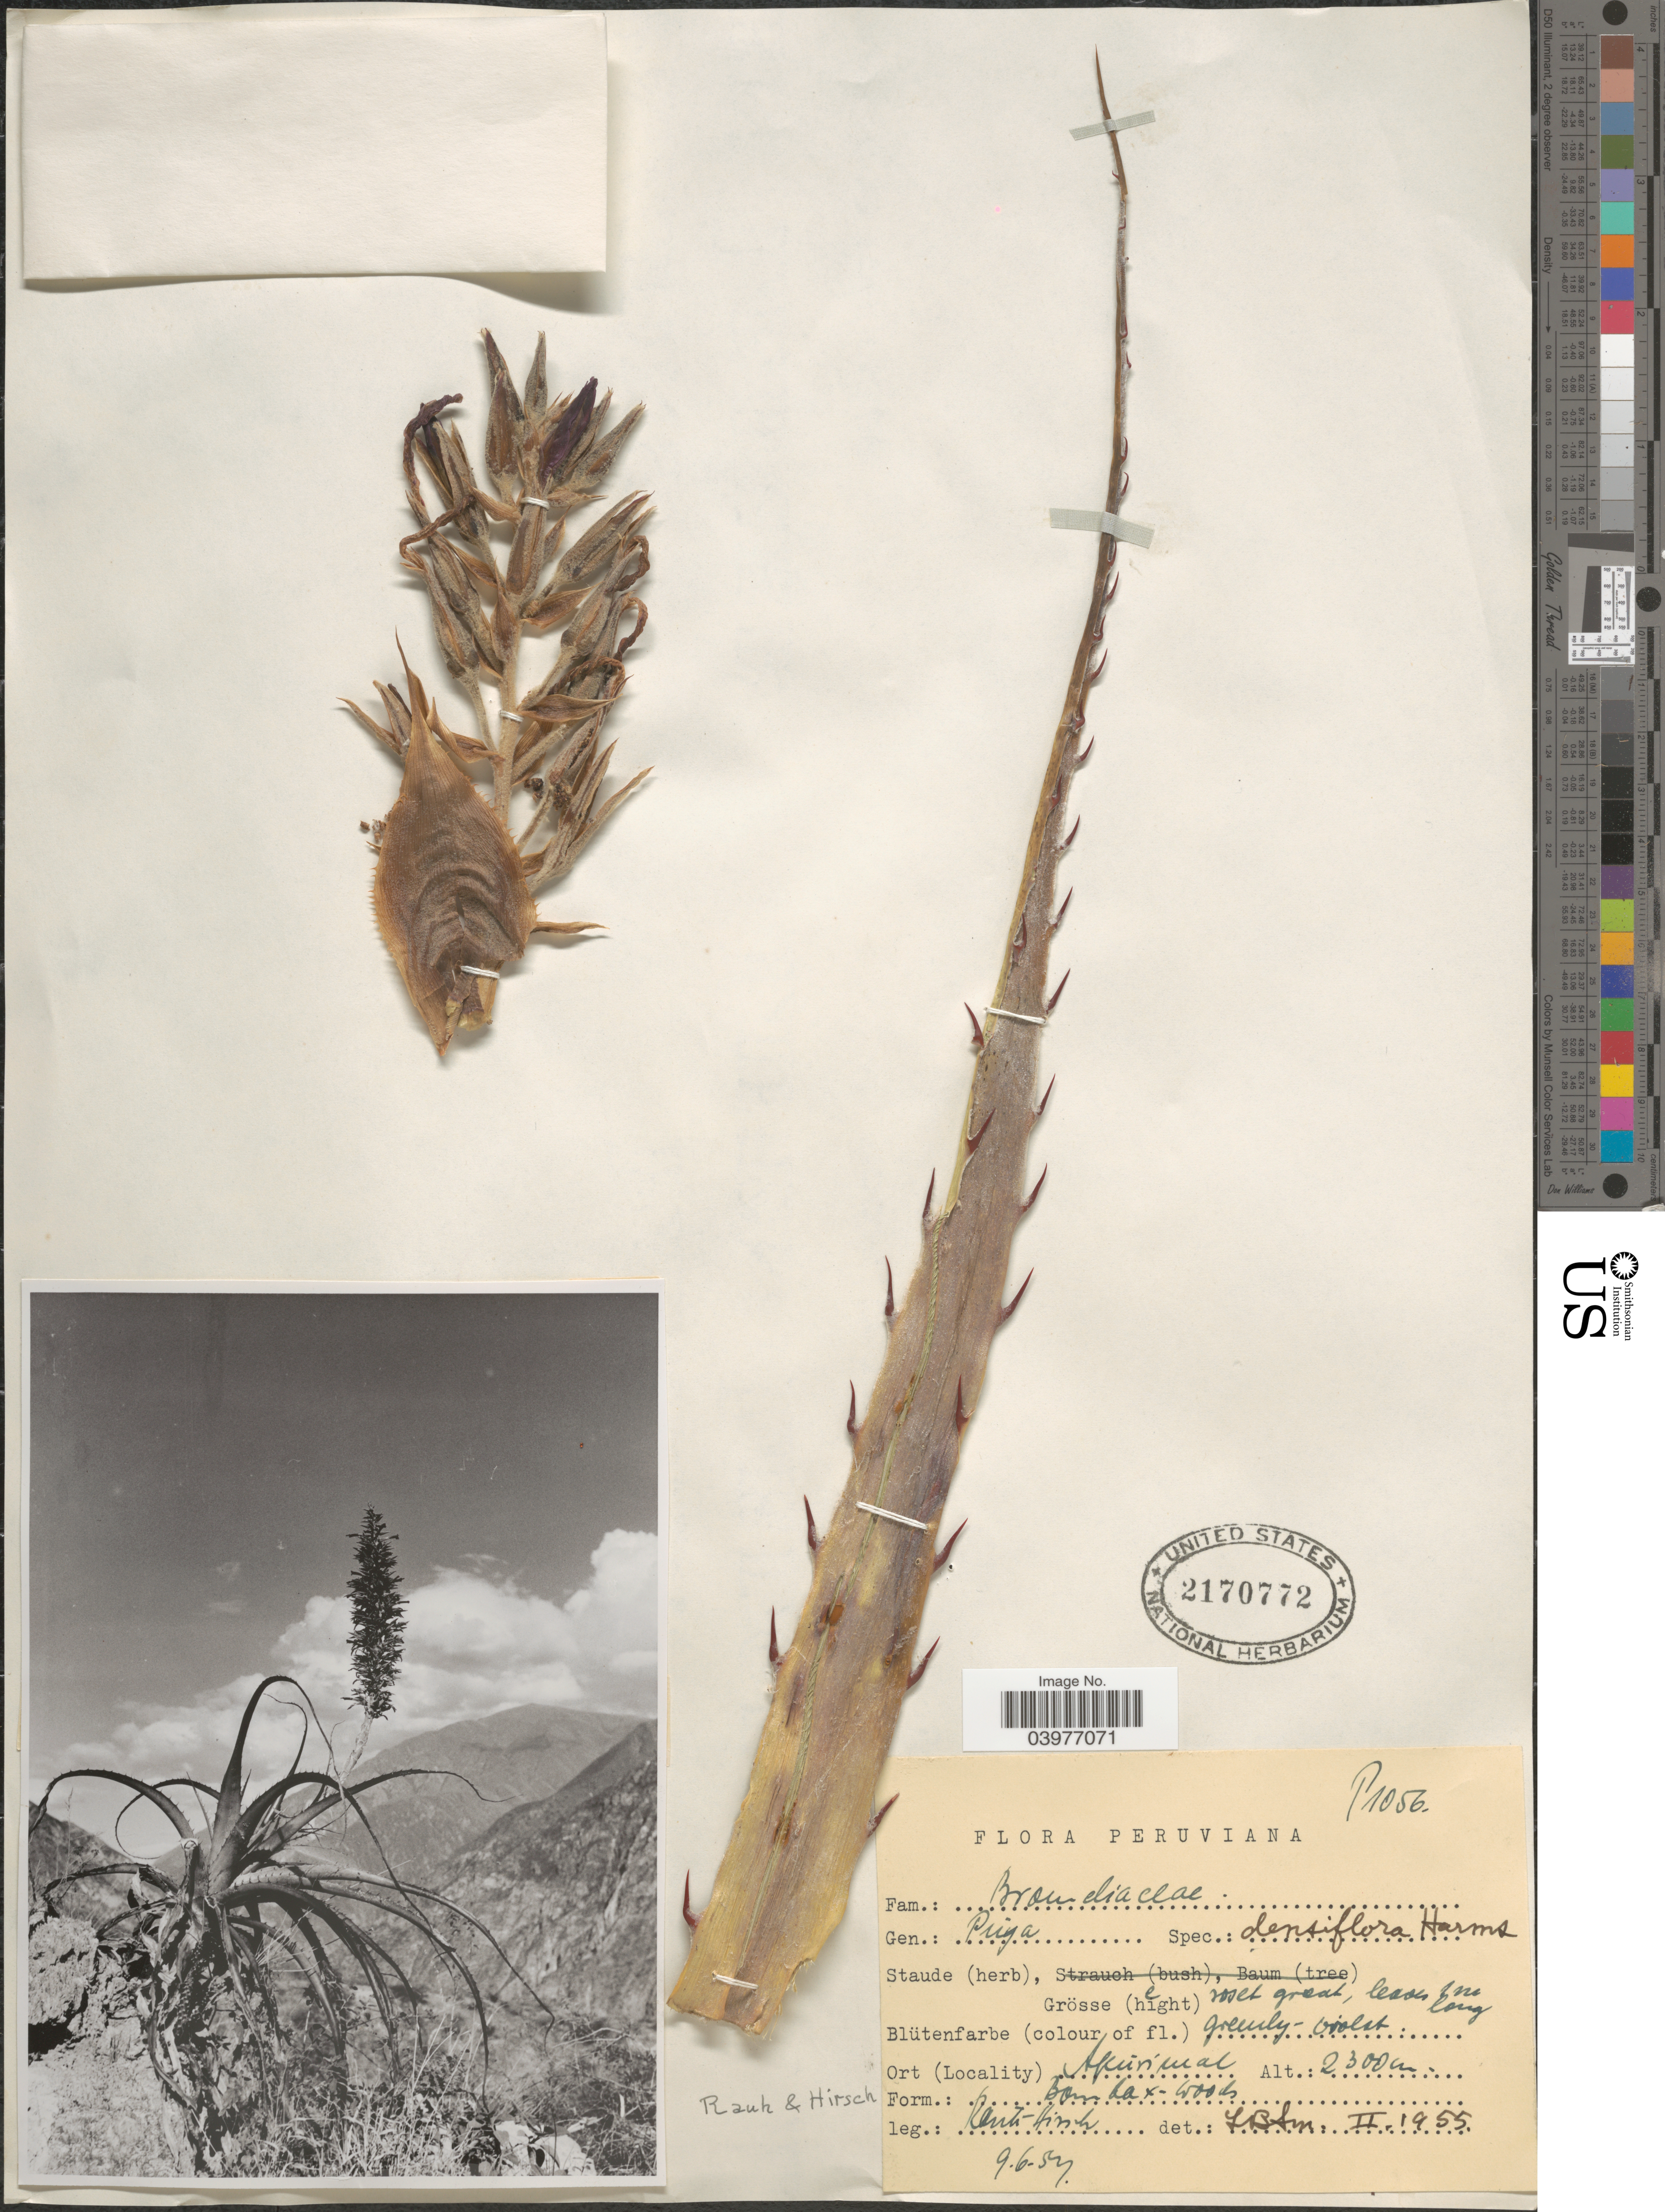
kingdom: Plantae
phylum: Tracheophyta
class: Liliopsida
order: Poales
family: Bromeliaceae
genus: Puya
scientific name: Puya densiflora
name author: Harms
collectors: W. Rauh & G. Hirsch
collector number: P1056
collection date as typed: Transcribed d/m/y: 9/6/57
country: Peru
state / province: Apurímac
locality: Apurimac.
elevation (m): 2300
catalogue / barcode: US 2170772